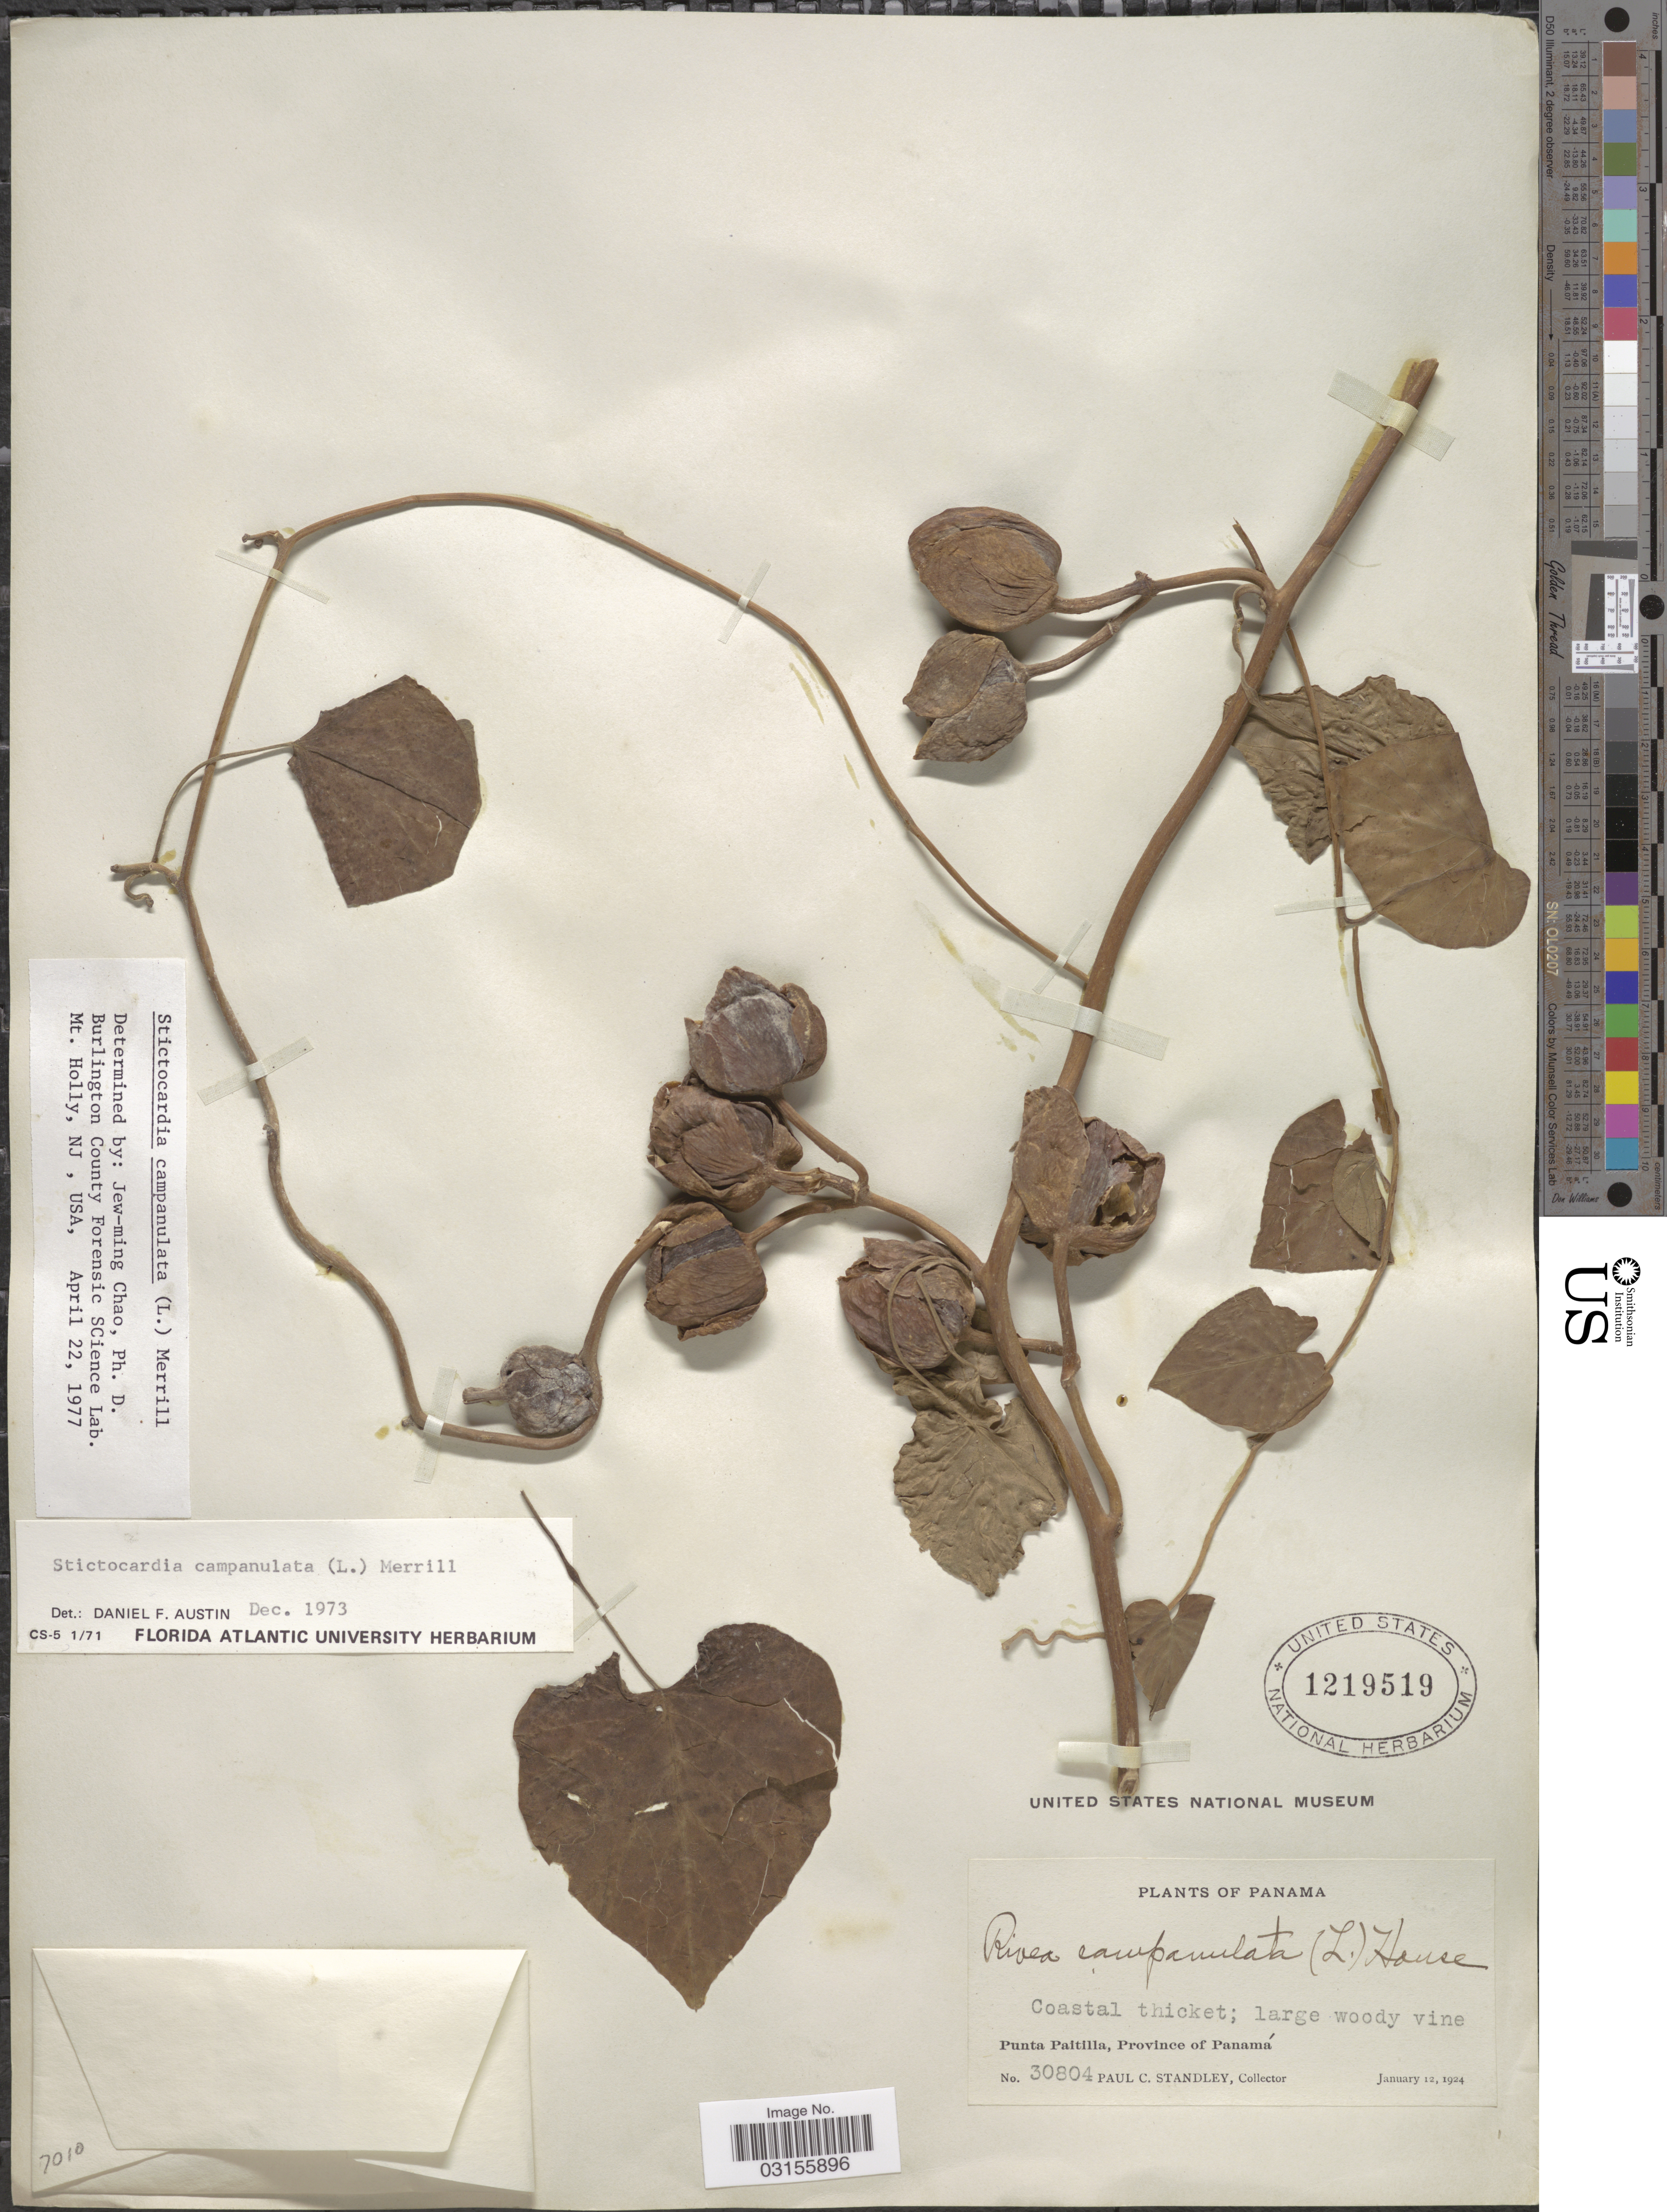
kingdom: Plantae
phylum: Tracheophyta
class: Magnoliopsida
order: Solanales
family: Convolvulaceae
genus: Stictocardia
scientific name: Stictocardia tiliifolia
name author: (Desr.) Hallier f.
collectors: P. C. Standley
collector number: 30804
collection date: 1924-01-12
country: Panama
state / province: Panamá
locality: Punta Paitilla.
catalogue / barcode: US 1219519